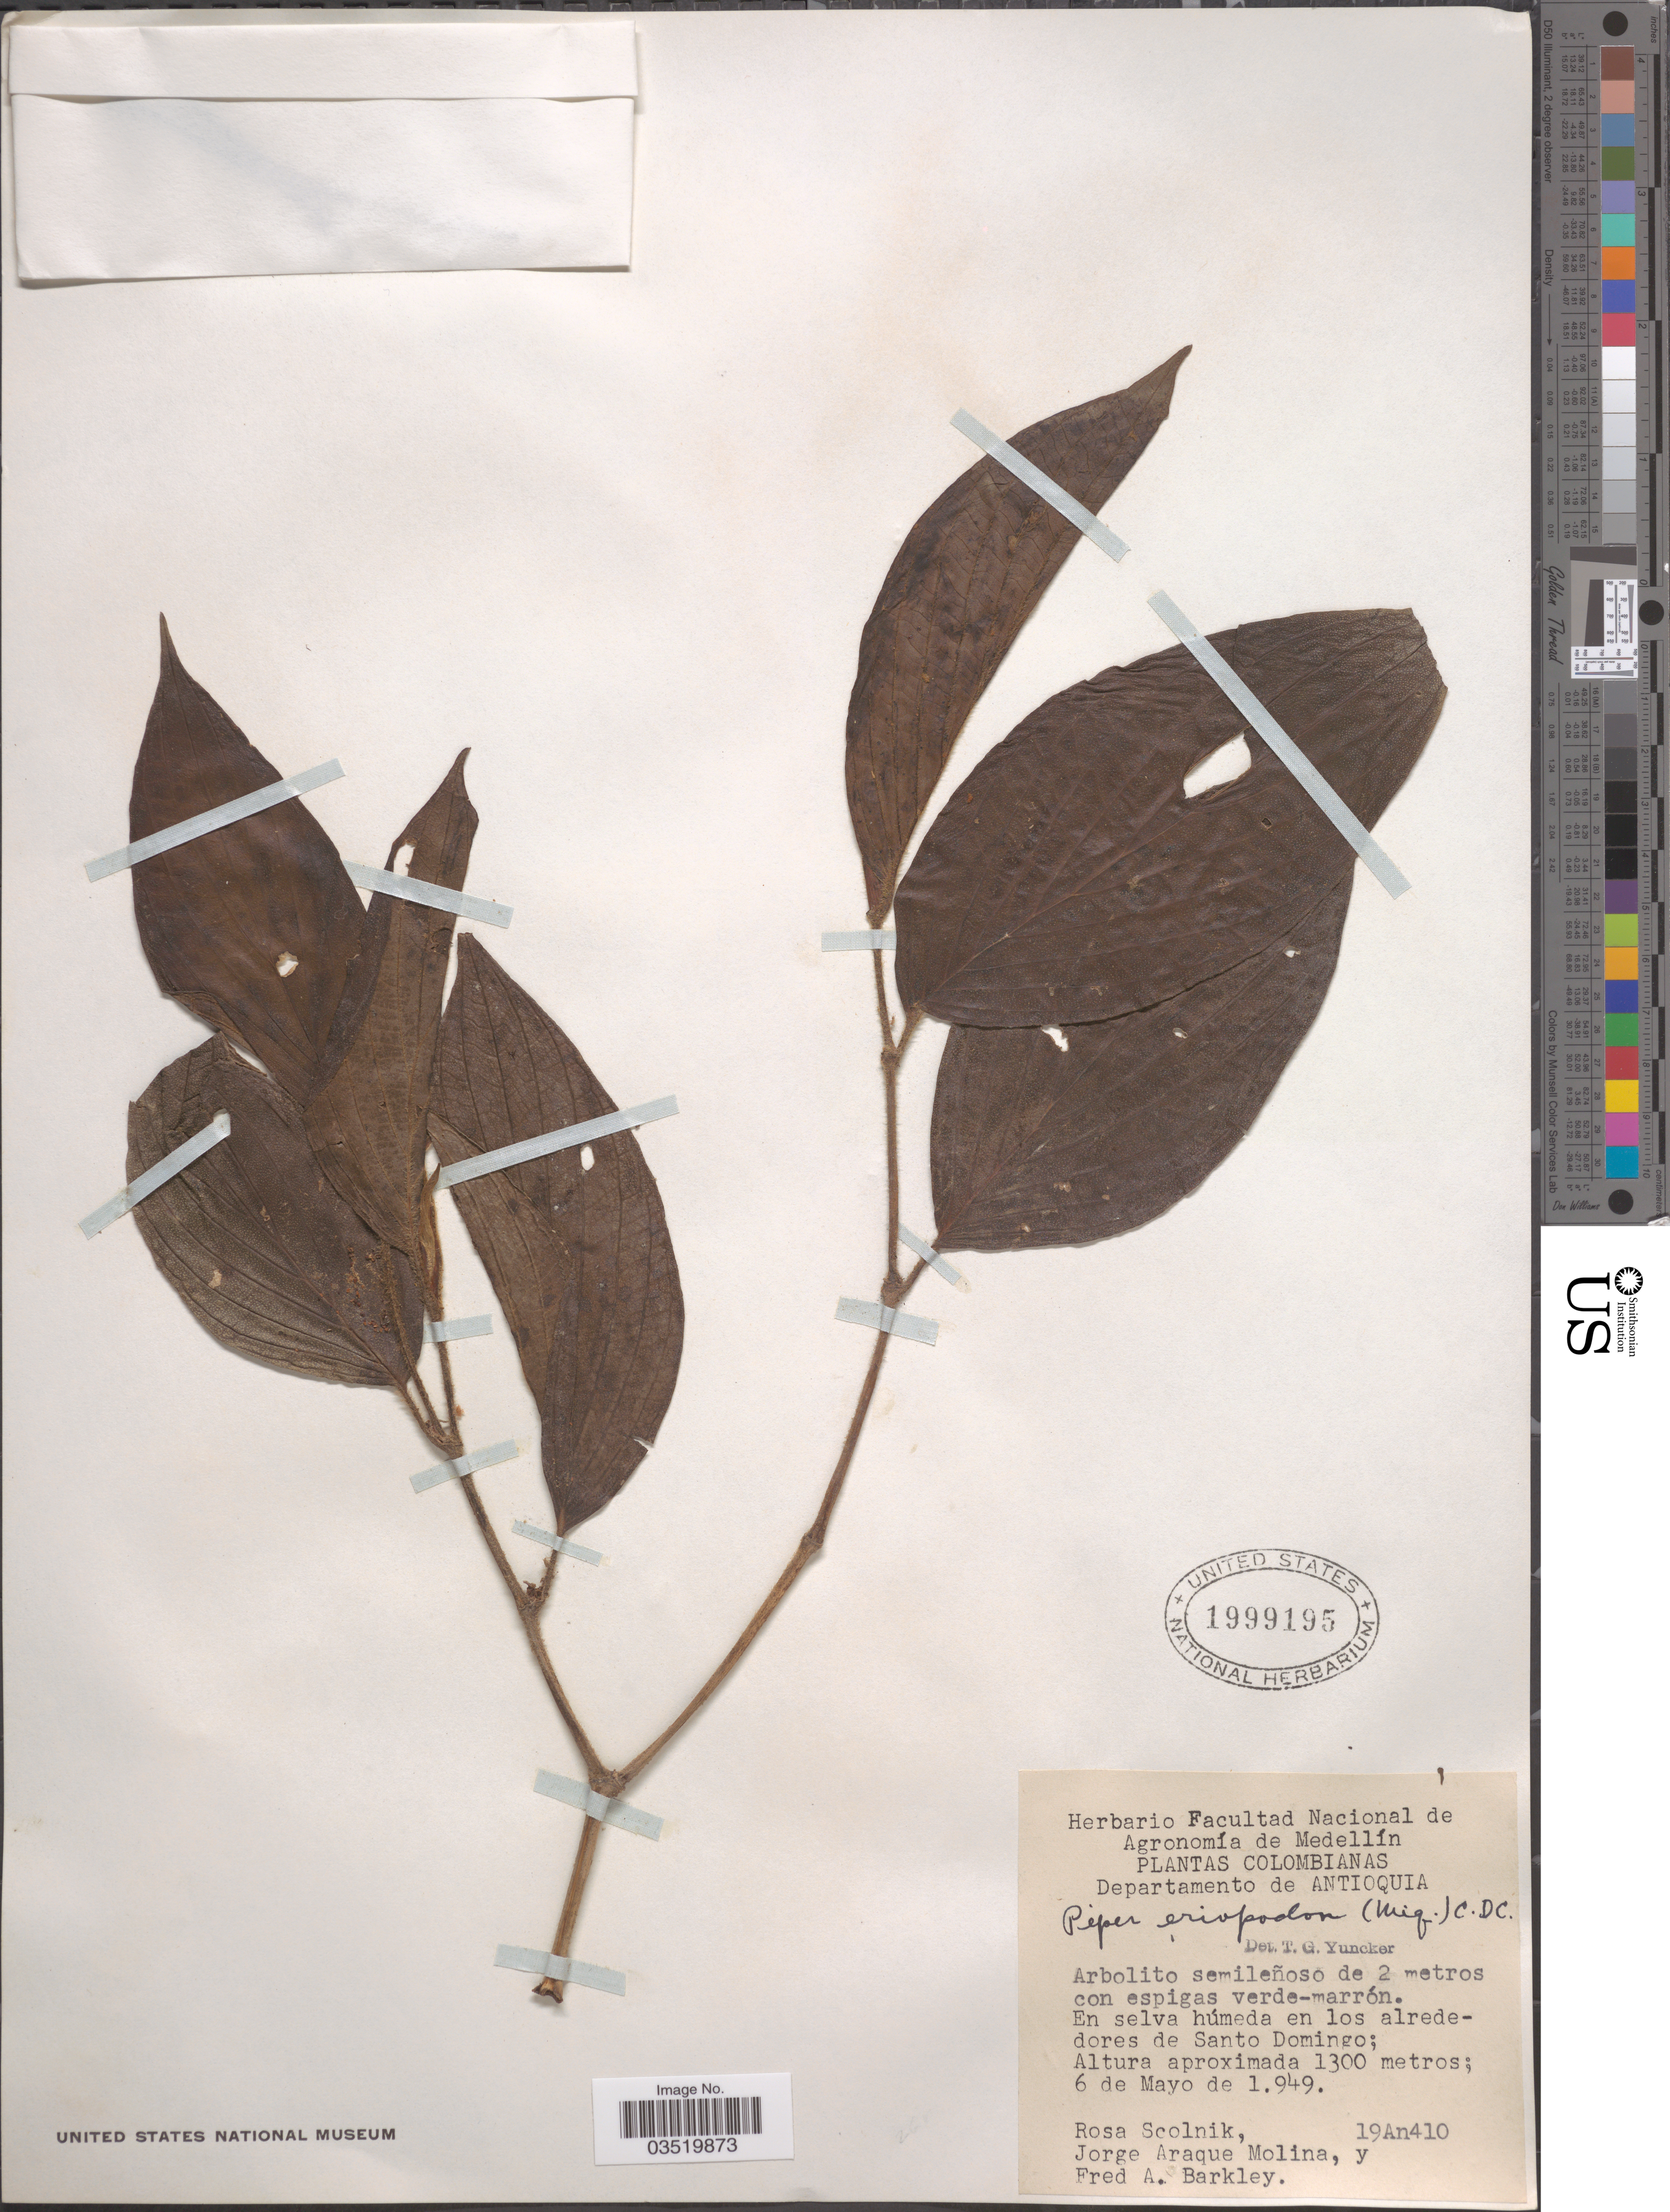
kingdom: Plantae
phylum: Tracheophyta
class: Magnoliopsida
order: Piperales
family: Piperaceae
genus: Piper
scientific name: Piper eriopodon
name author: C. DC.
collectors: R. Scolnik, J. A. Molina & F. A. Barkley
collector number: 19An410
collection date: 1949-05-06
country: Colombia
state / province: Antioquia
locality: Departamento de Antioquia. En los alrededores de Santo Domingo.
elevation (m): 1300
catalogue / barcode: US 1999195